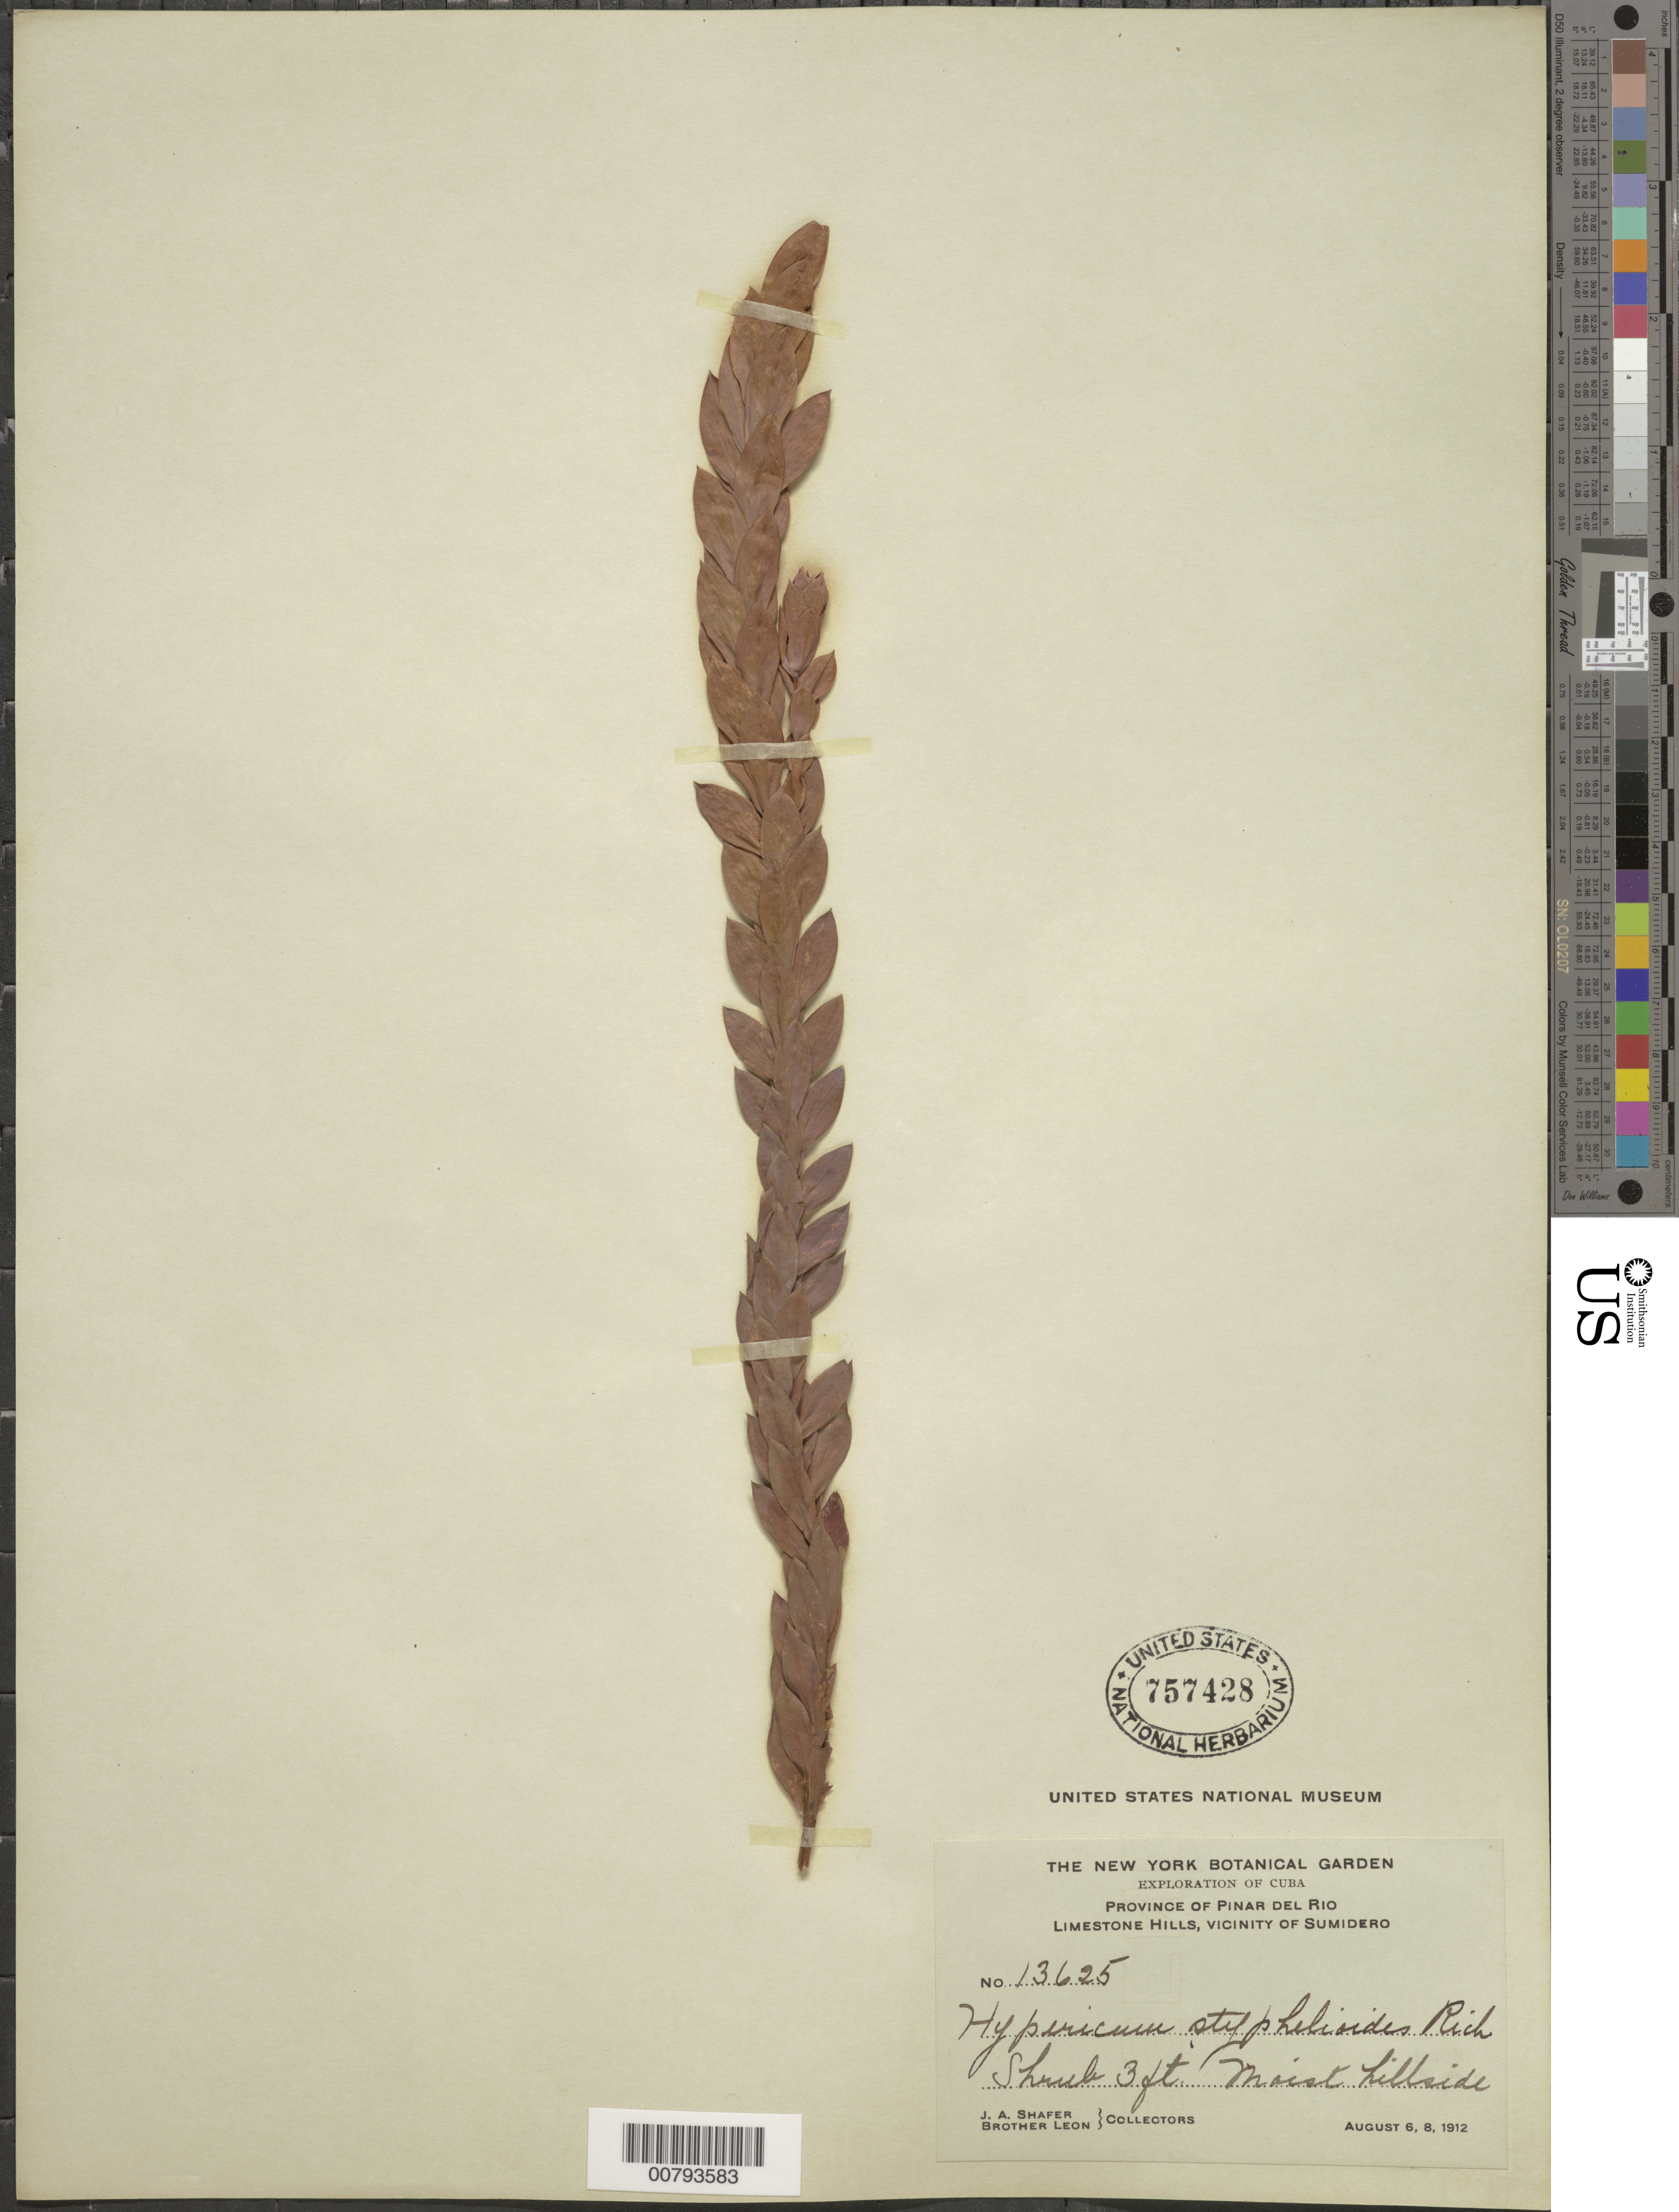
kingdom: Plantae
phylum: Tracheophyta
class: Magnoliopsida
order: Malpighiales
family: Hypericaceae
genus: Hypericum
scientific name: Hypericum styphelioides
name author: A. Rich.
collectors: J. A. Shafer & Bro. León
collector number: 13625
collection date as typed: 06 Aug 1912 and 08 Aug 1912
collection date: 1912-08-06,1912-08-08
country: Cuba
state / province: Pinar del Río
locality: Vicinity of Sumidero; hillside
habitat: Moist limestone hill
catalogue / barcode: US 757428